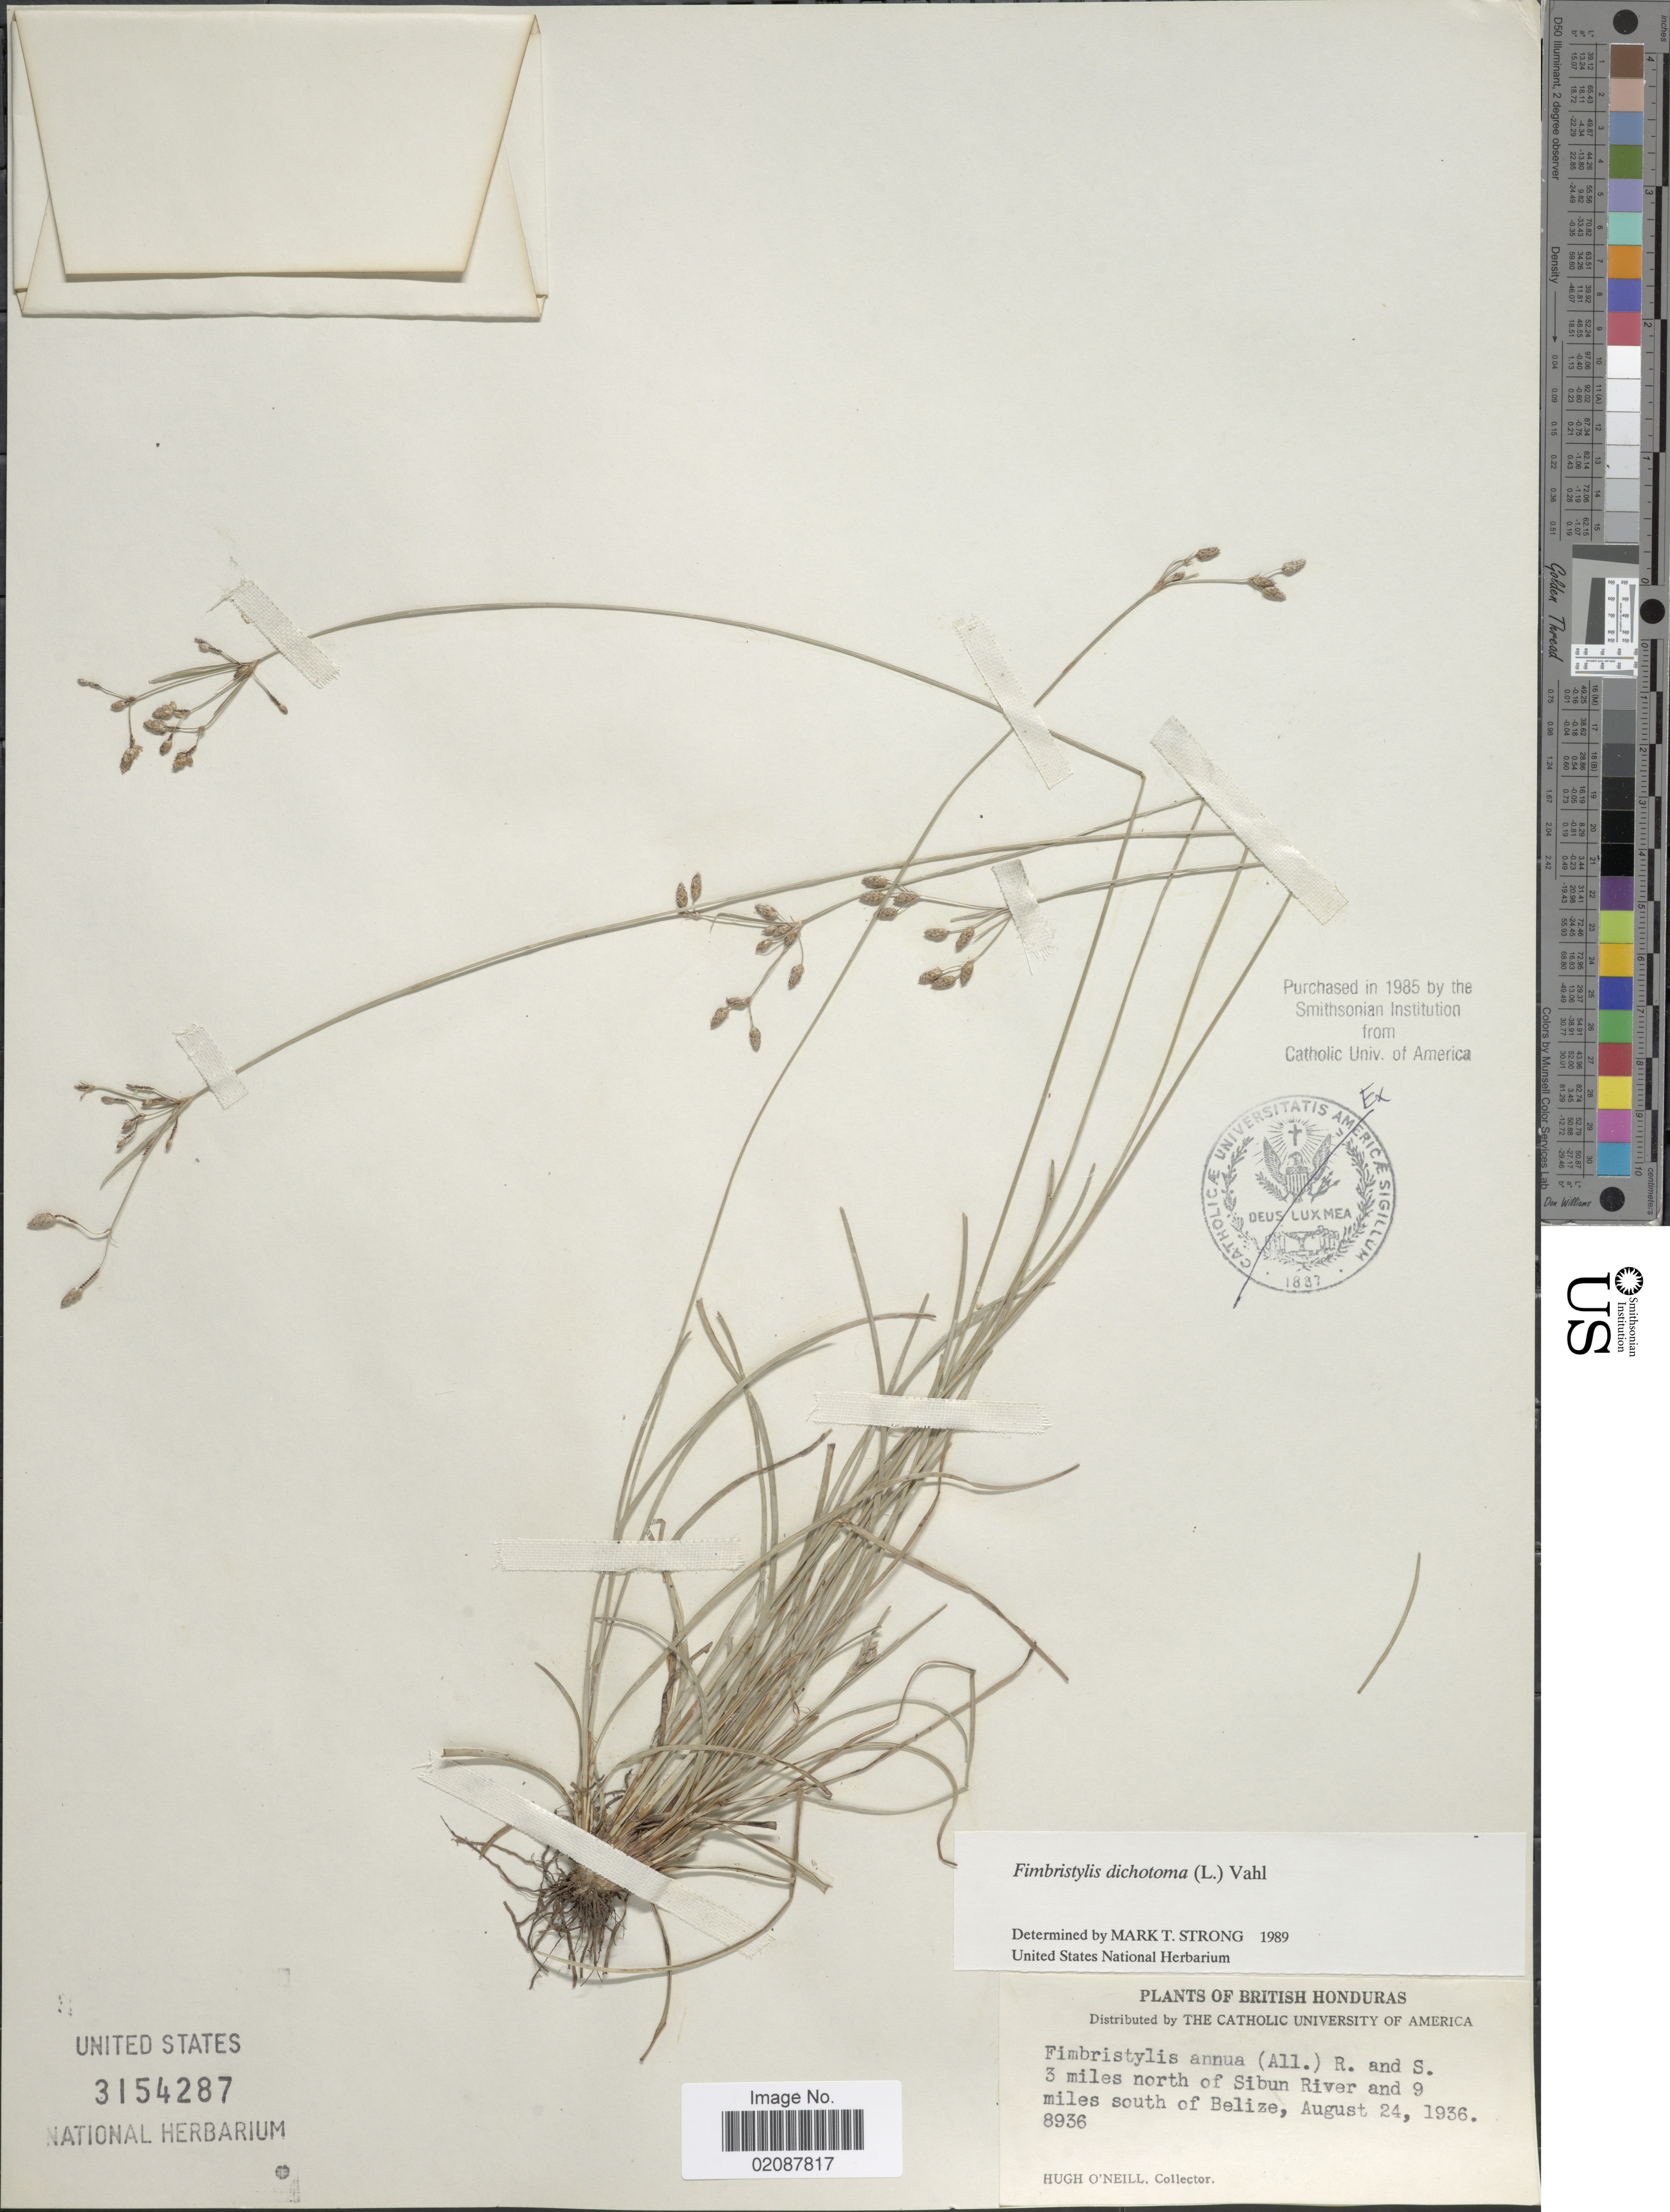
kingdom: Plantae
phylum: Tracheophyta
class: Liliopsida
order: Poales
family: Cyperaceae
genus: Fimbristylis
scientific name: Fimbristylis dichotoma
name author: (L.) Vahl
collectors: H. O'Neill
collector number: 8936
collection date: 1936-08-24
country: Belize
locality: British Honduras. 3 miles nort of Sibun River and 9 miles south of Belize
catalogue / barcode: US 3154287